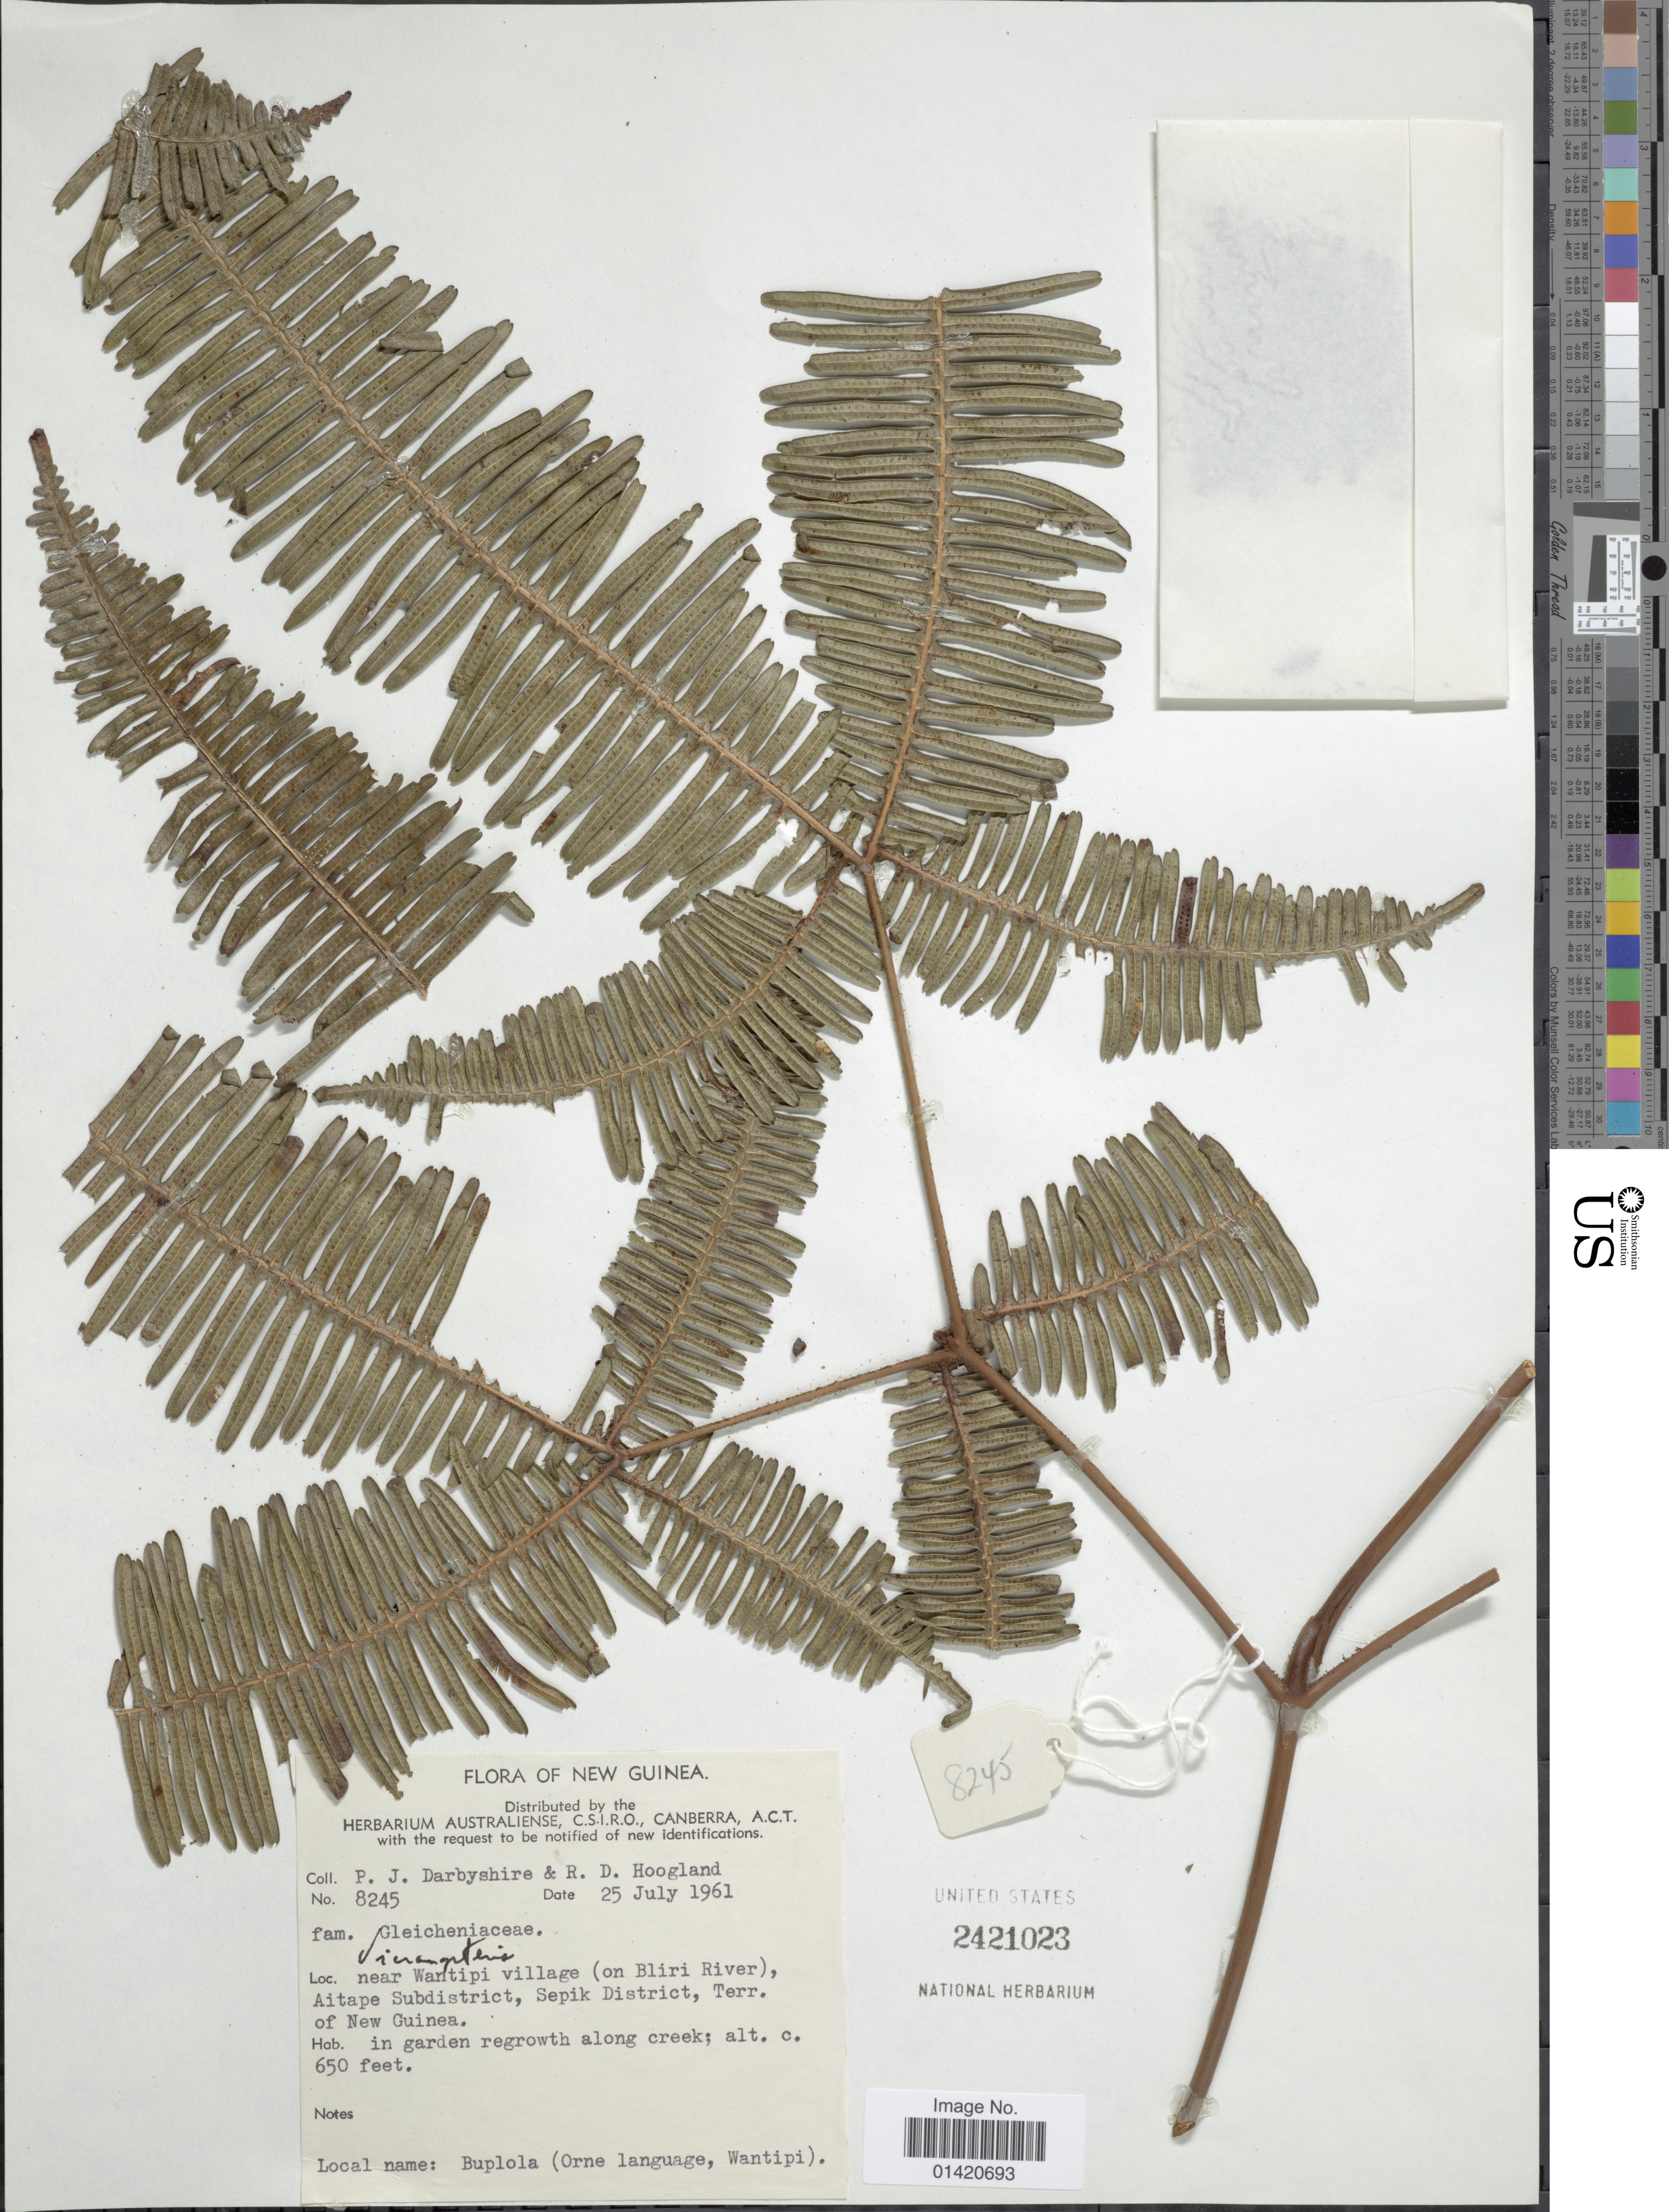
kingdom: Plantae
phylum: Tracheophyta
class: Polypodiopsida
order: Gleicheniales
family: Gleicheniaceae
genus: Dicranopteris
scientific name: Dicranopteris sp.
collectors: P. Darbyshire & R. D. Hoogland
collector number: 8245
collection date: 1961-07-25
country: Papua New Guinea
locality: New Guinea, near Wantipi village (on Bliri River), Aitape Subdistrict, Sepik District, Terr. of New Guinea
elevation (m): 198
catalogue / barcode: US 2421023